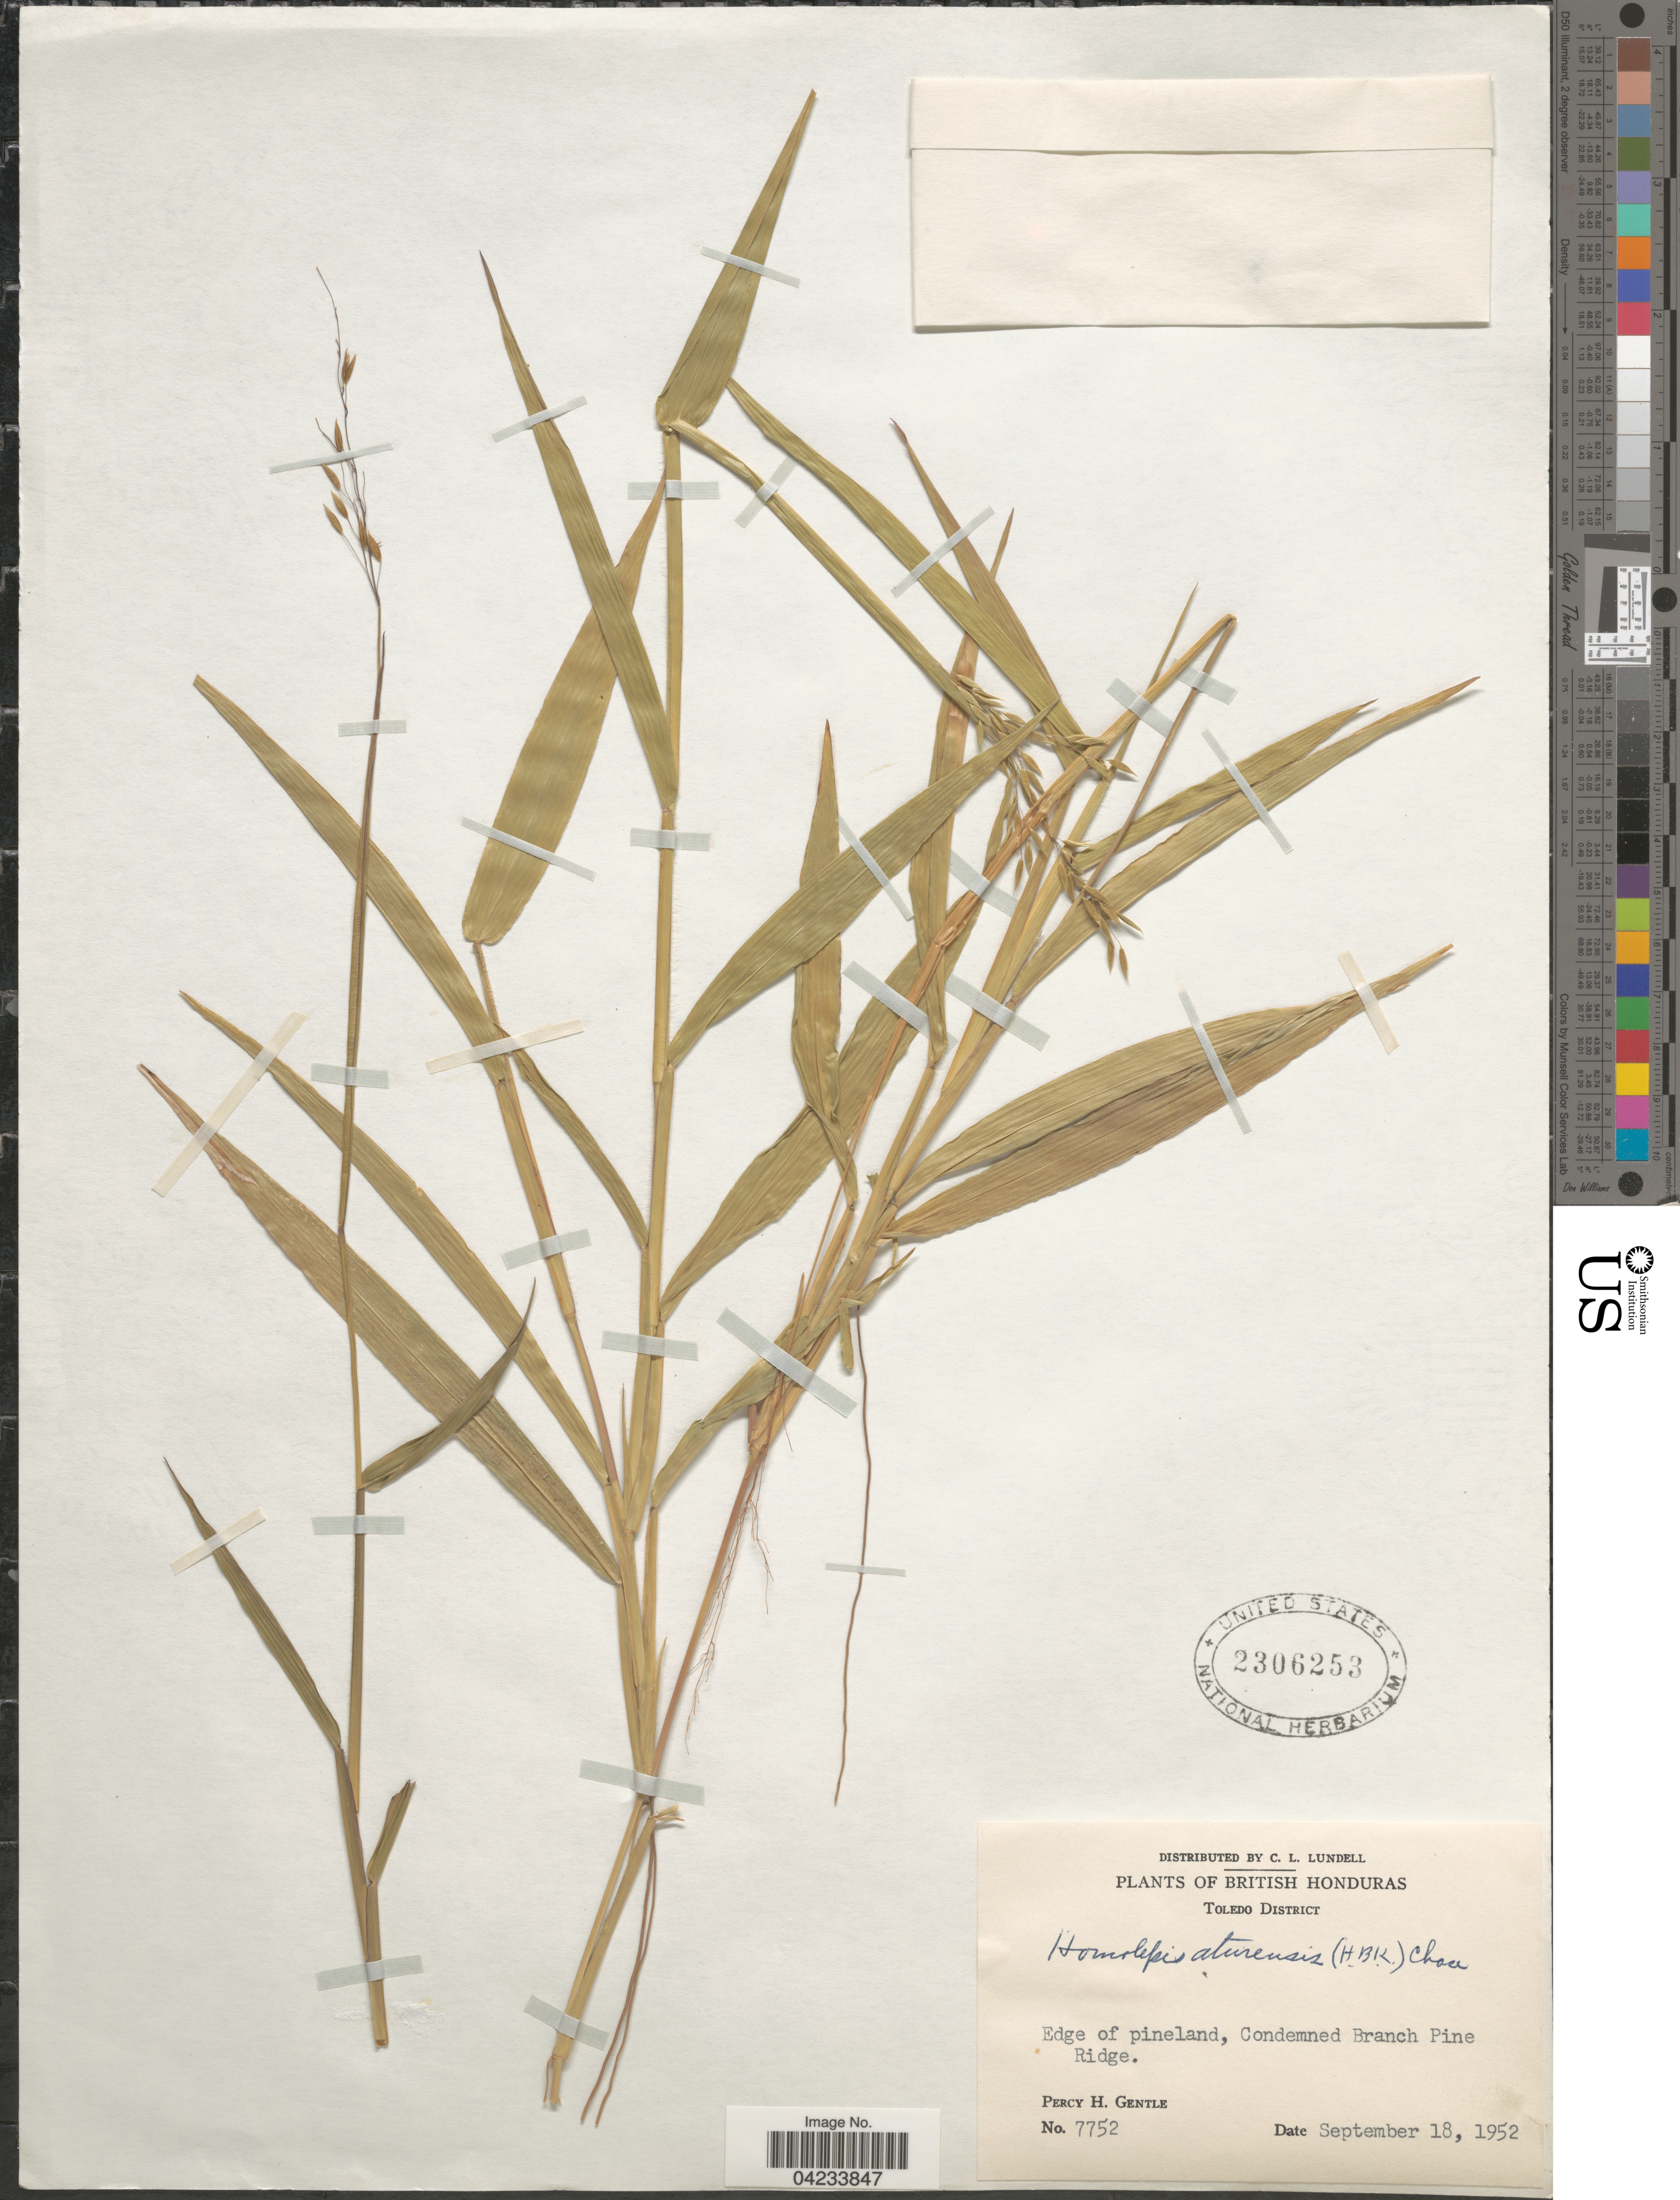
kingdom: Plantae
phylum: Tracheophyta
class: Liliopsida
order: Poales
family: Poaceae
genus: Homolepis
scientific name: Homolepis aturensis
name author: (Kunth) Chase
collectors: P. H. Gentle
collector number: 7752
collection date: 1952-09-18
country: Belize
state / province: Toledo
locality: British Honduras. Toledo District. Edge of pineland, Condemned Branch Pine Ridge.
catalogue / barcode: US 2306253